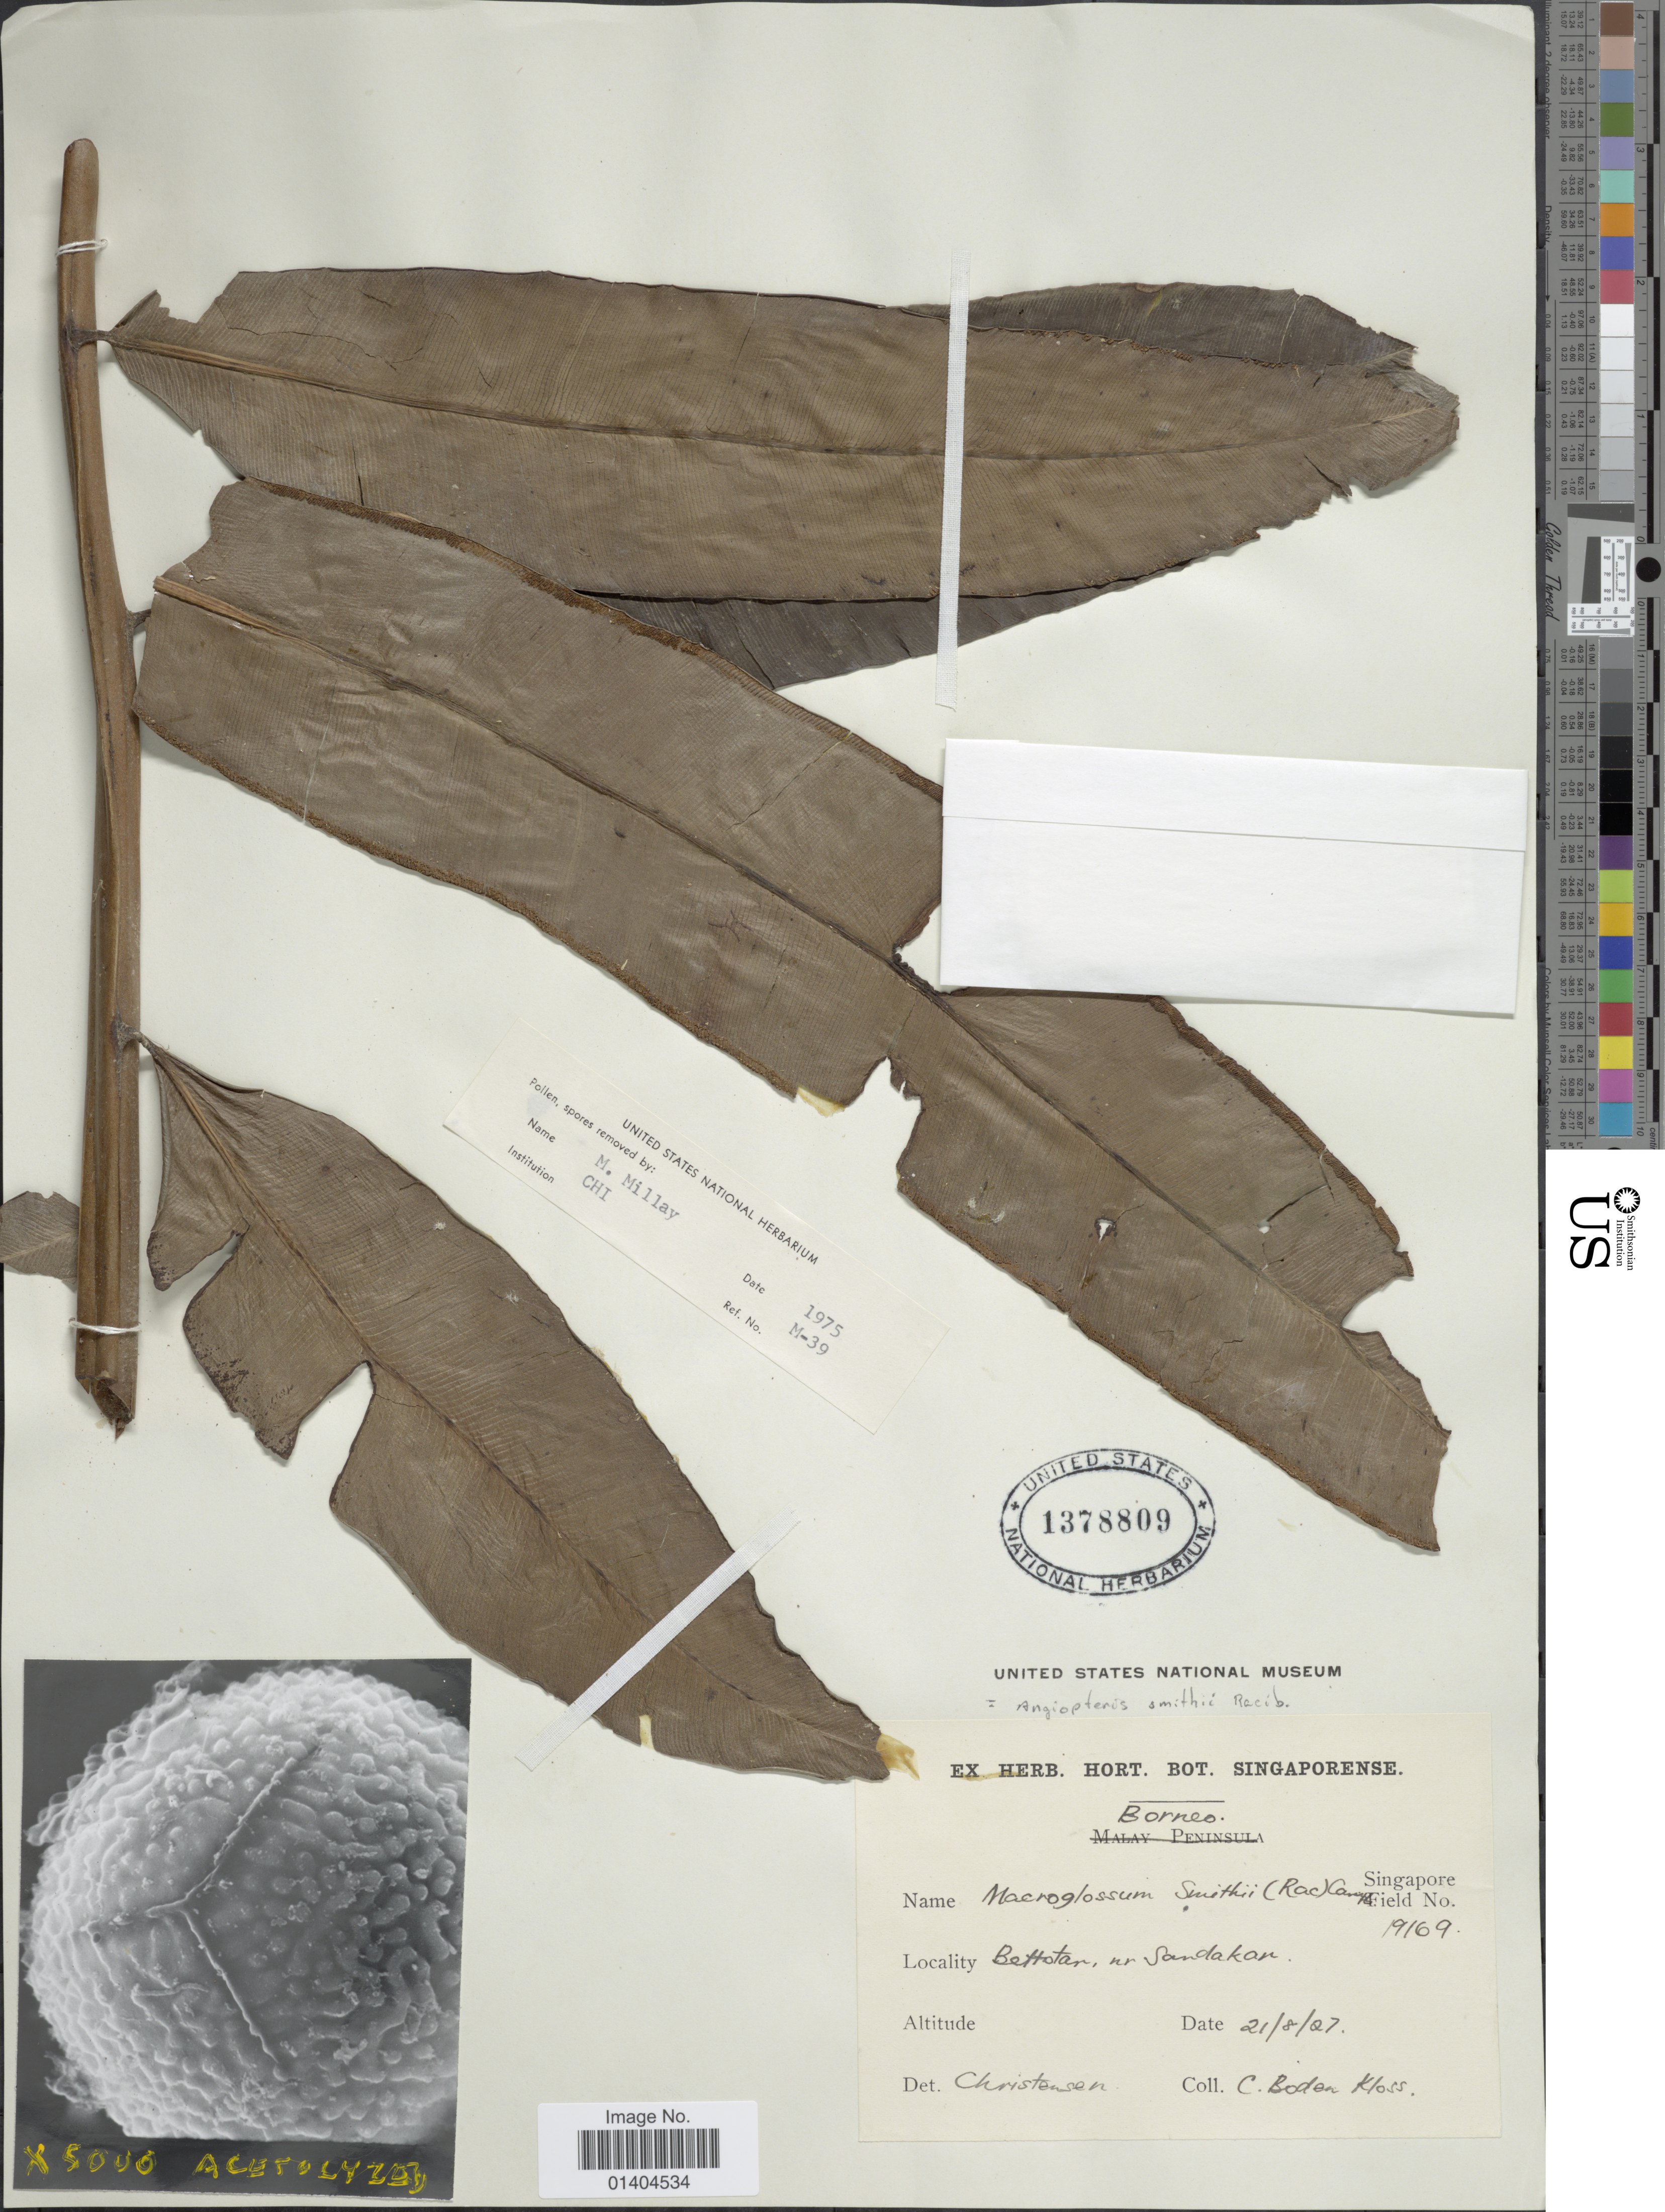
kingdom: Plantae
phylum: Tracheophyta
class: Polypodiopsida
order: Marattiales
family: Marattiaceae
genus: Angiopteris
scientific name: Angiopteris smithii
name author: Racib.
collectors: C. Kloss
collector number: Singapore Field 19169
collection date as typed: Transcribed d/m/y: 21/8/27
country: Malaysia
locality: Borneo. Bettotan, nr Sandakar.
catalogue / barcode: US 1378809